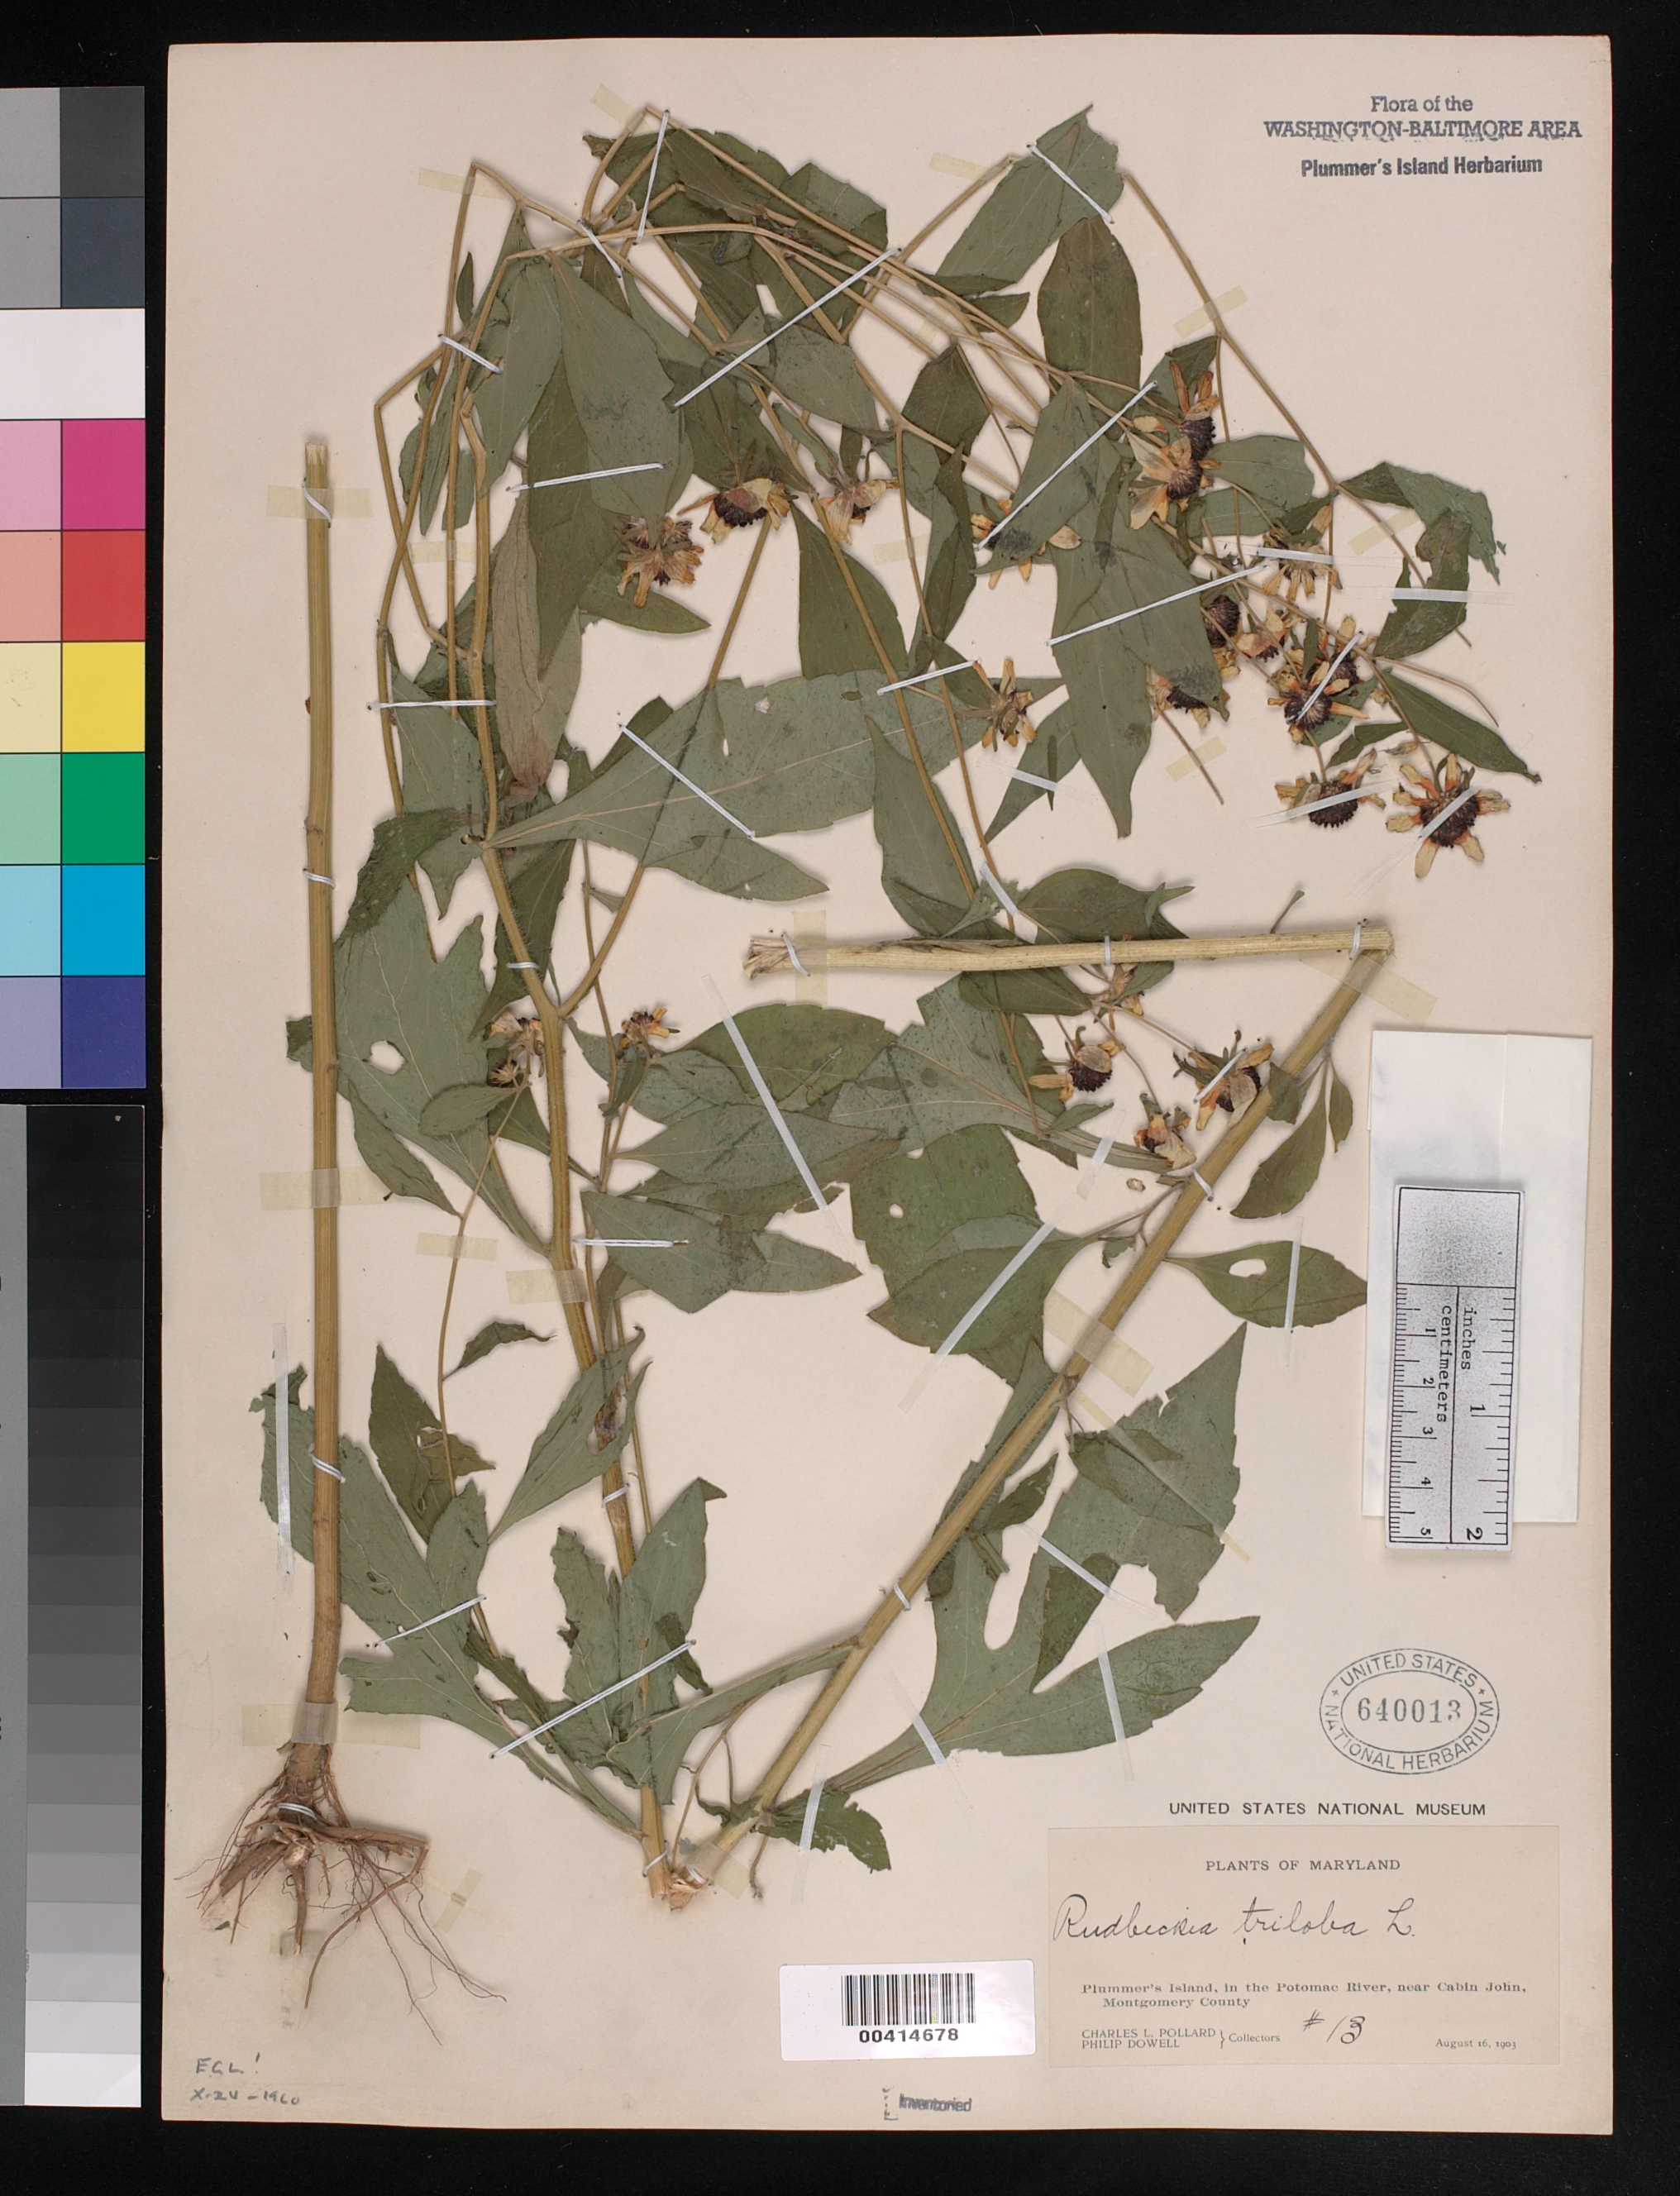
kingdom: Plantae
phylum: Tracheophyta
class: Magnoliopsida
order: Asterales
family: Asteraceae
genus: Rudbeckia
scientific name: Rudbeckia triloba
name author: L.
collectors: C. L. Pollard & P. Dowell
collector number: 13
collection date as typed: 16 Aug 1903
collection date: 1903-08-16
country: United States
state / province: Maryland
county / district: Montgomery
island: Plummers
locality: Plummer's Island C. & O. Canal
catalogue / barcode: US 640013